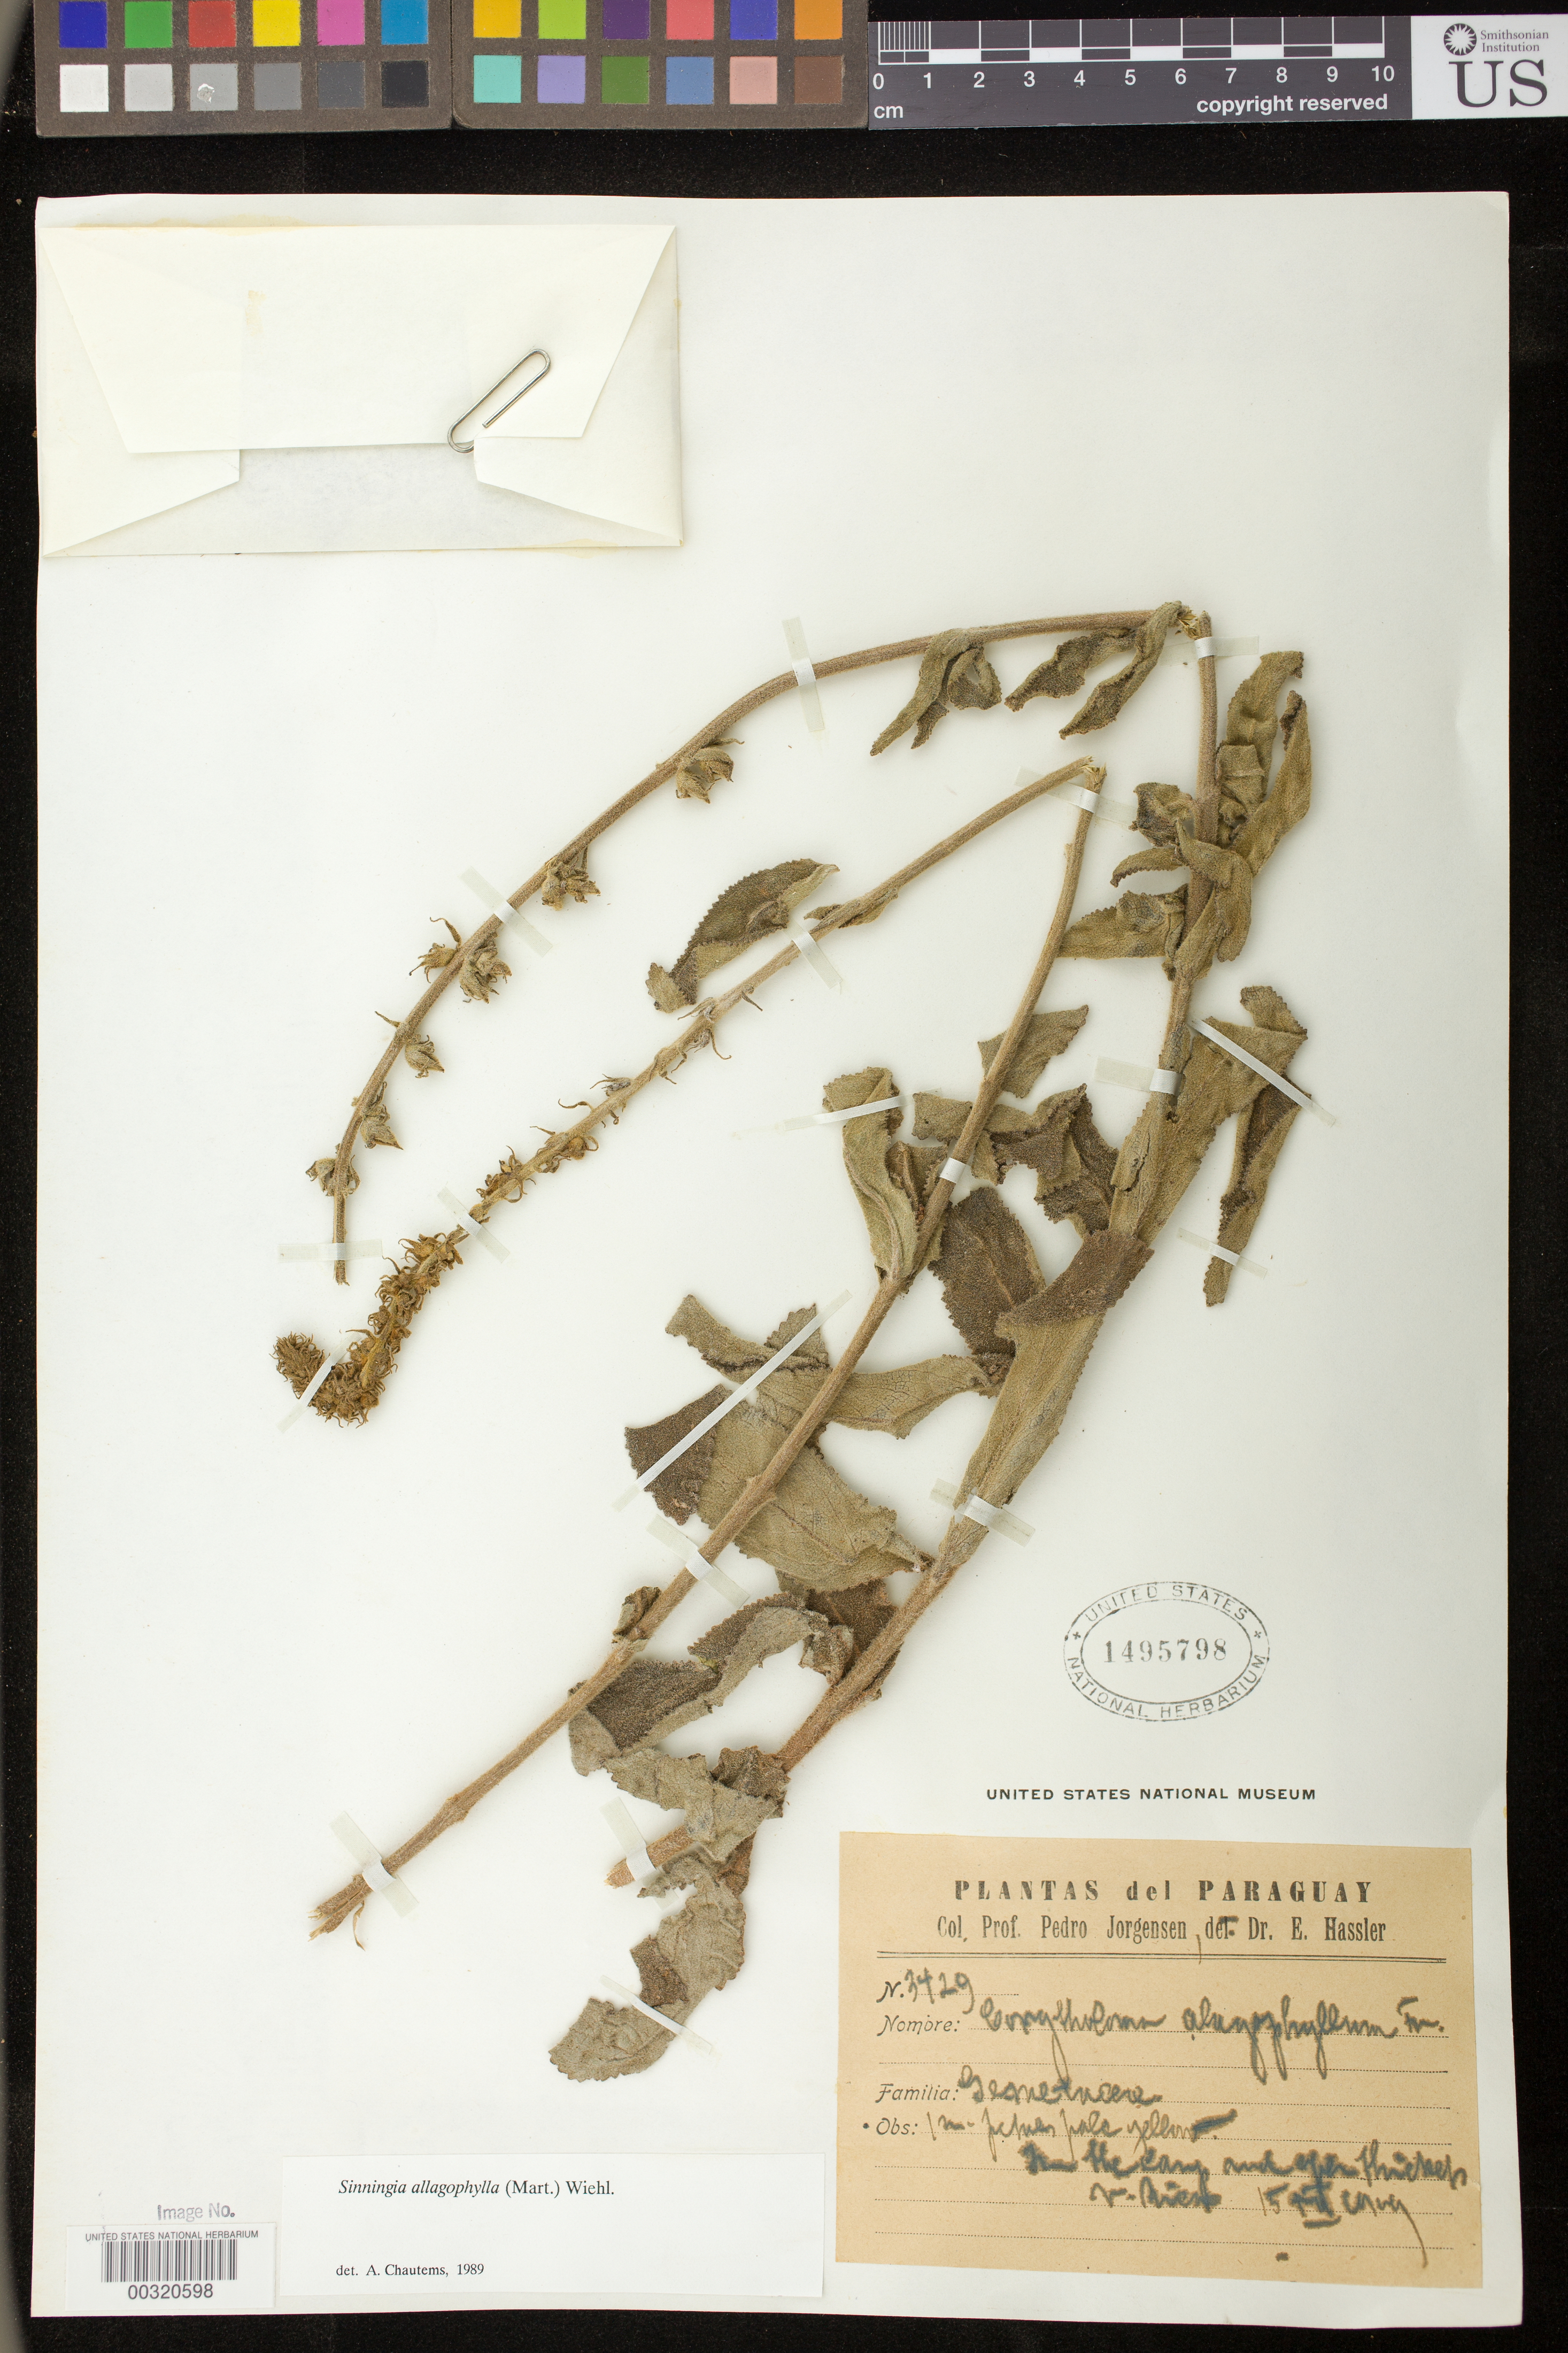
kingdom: Plantae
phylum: Tracheophyta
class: Magnoliopsida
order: Lamiales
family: Gesneriaceae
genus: Sinningia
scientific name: Sinningia allagophylla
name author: (Mart.) Wiehler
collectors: P. Jörgensen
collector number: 3429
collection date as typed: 15 Oct 1909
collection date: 1909-10-15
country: Paraguay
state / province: Guairá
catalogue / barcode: US 1495798